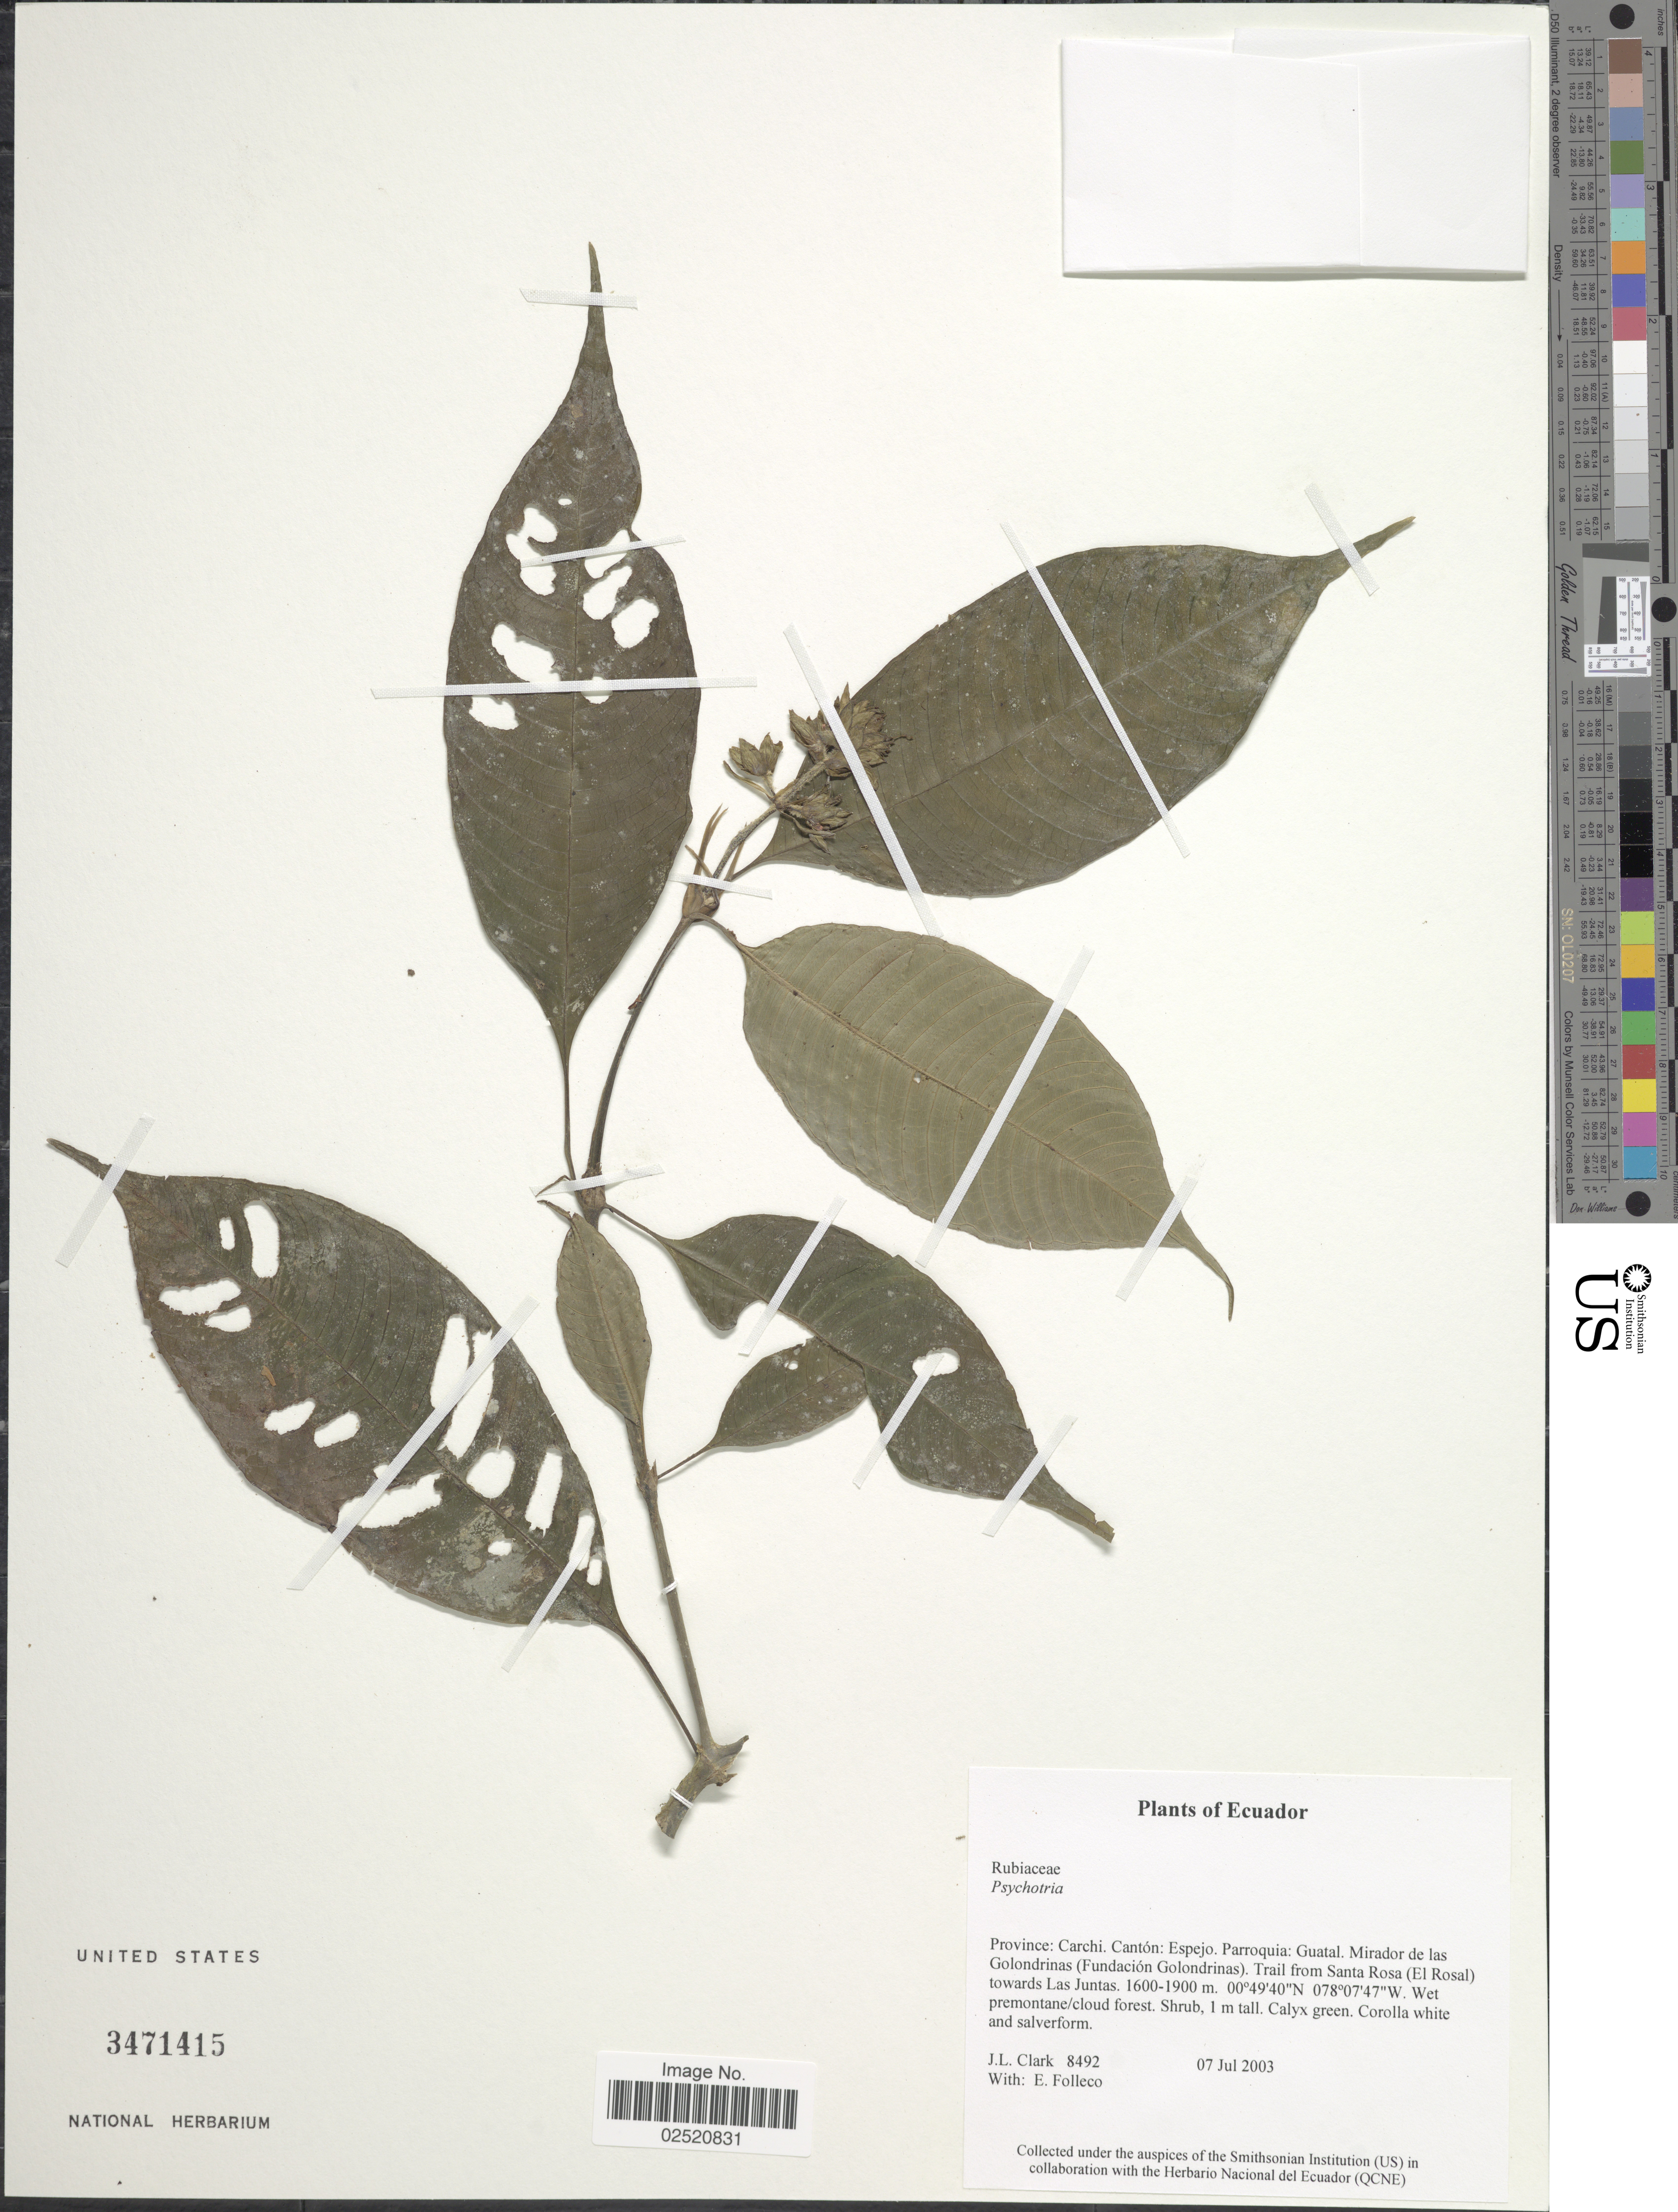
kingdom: Plantae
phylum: Tracheophyta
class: Magnoliopsida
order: Gentianales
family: Rubiaceae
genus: Psychotria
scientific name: Psychotria sp.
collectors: J. L. Clark & E. Folleco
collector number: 8492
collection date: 2003-07-07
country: Ecuador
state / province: Carchi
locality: Canton: Espejo: Parroquia: Guatal, Mirador de las Folondrinas (Fundacion Golondrinas) Trail from Santa Rosa (El Rosal) towards Las Juntas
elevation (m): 1600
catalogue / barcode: US 3471415